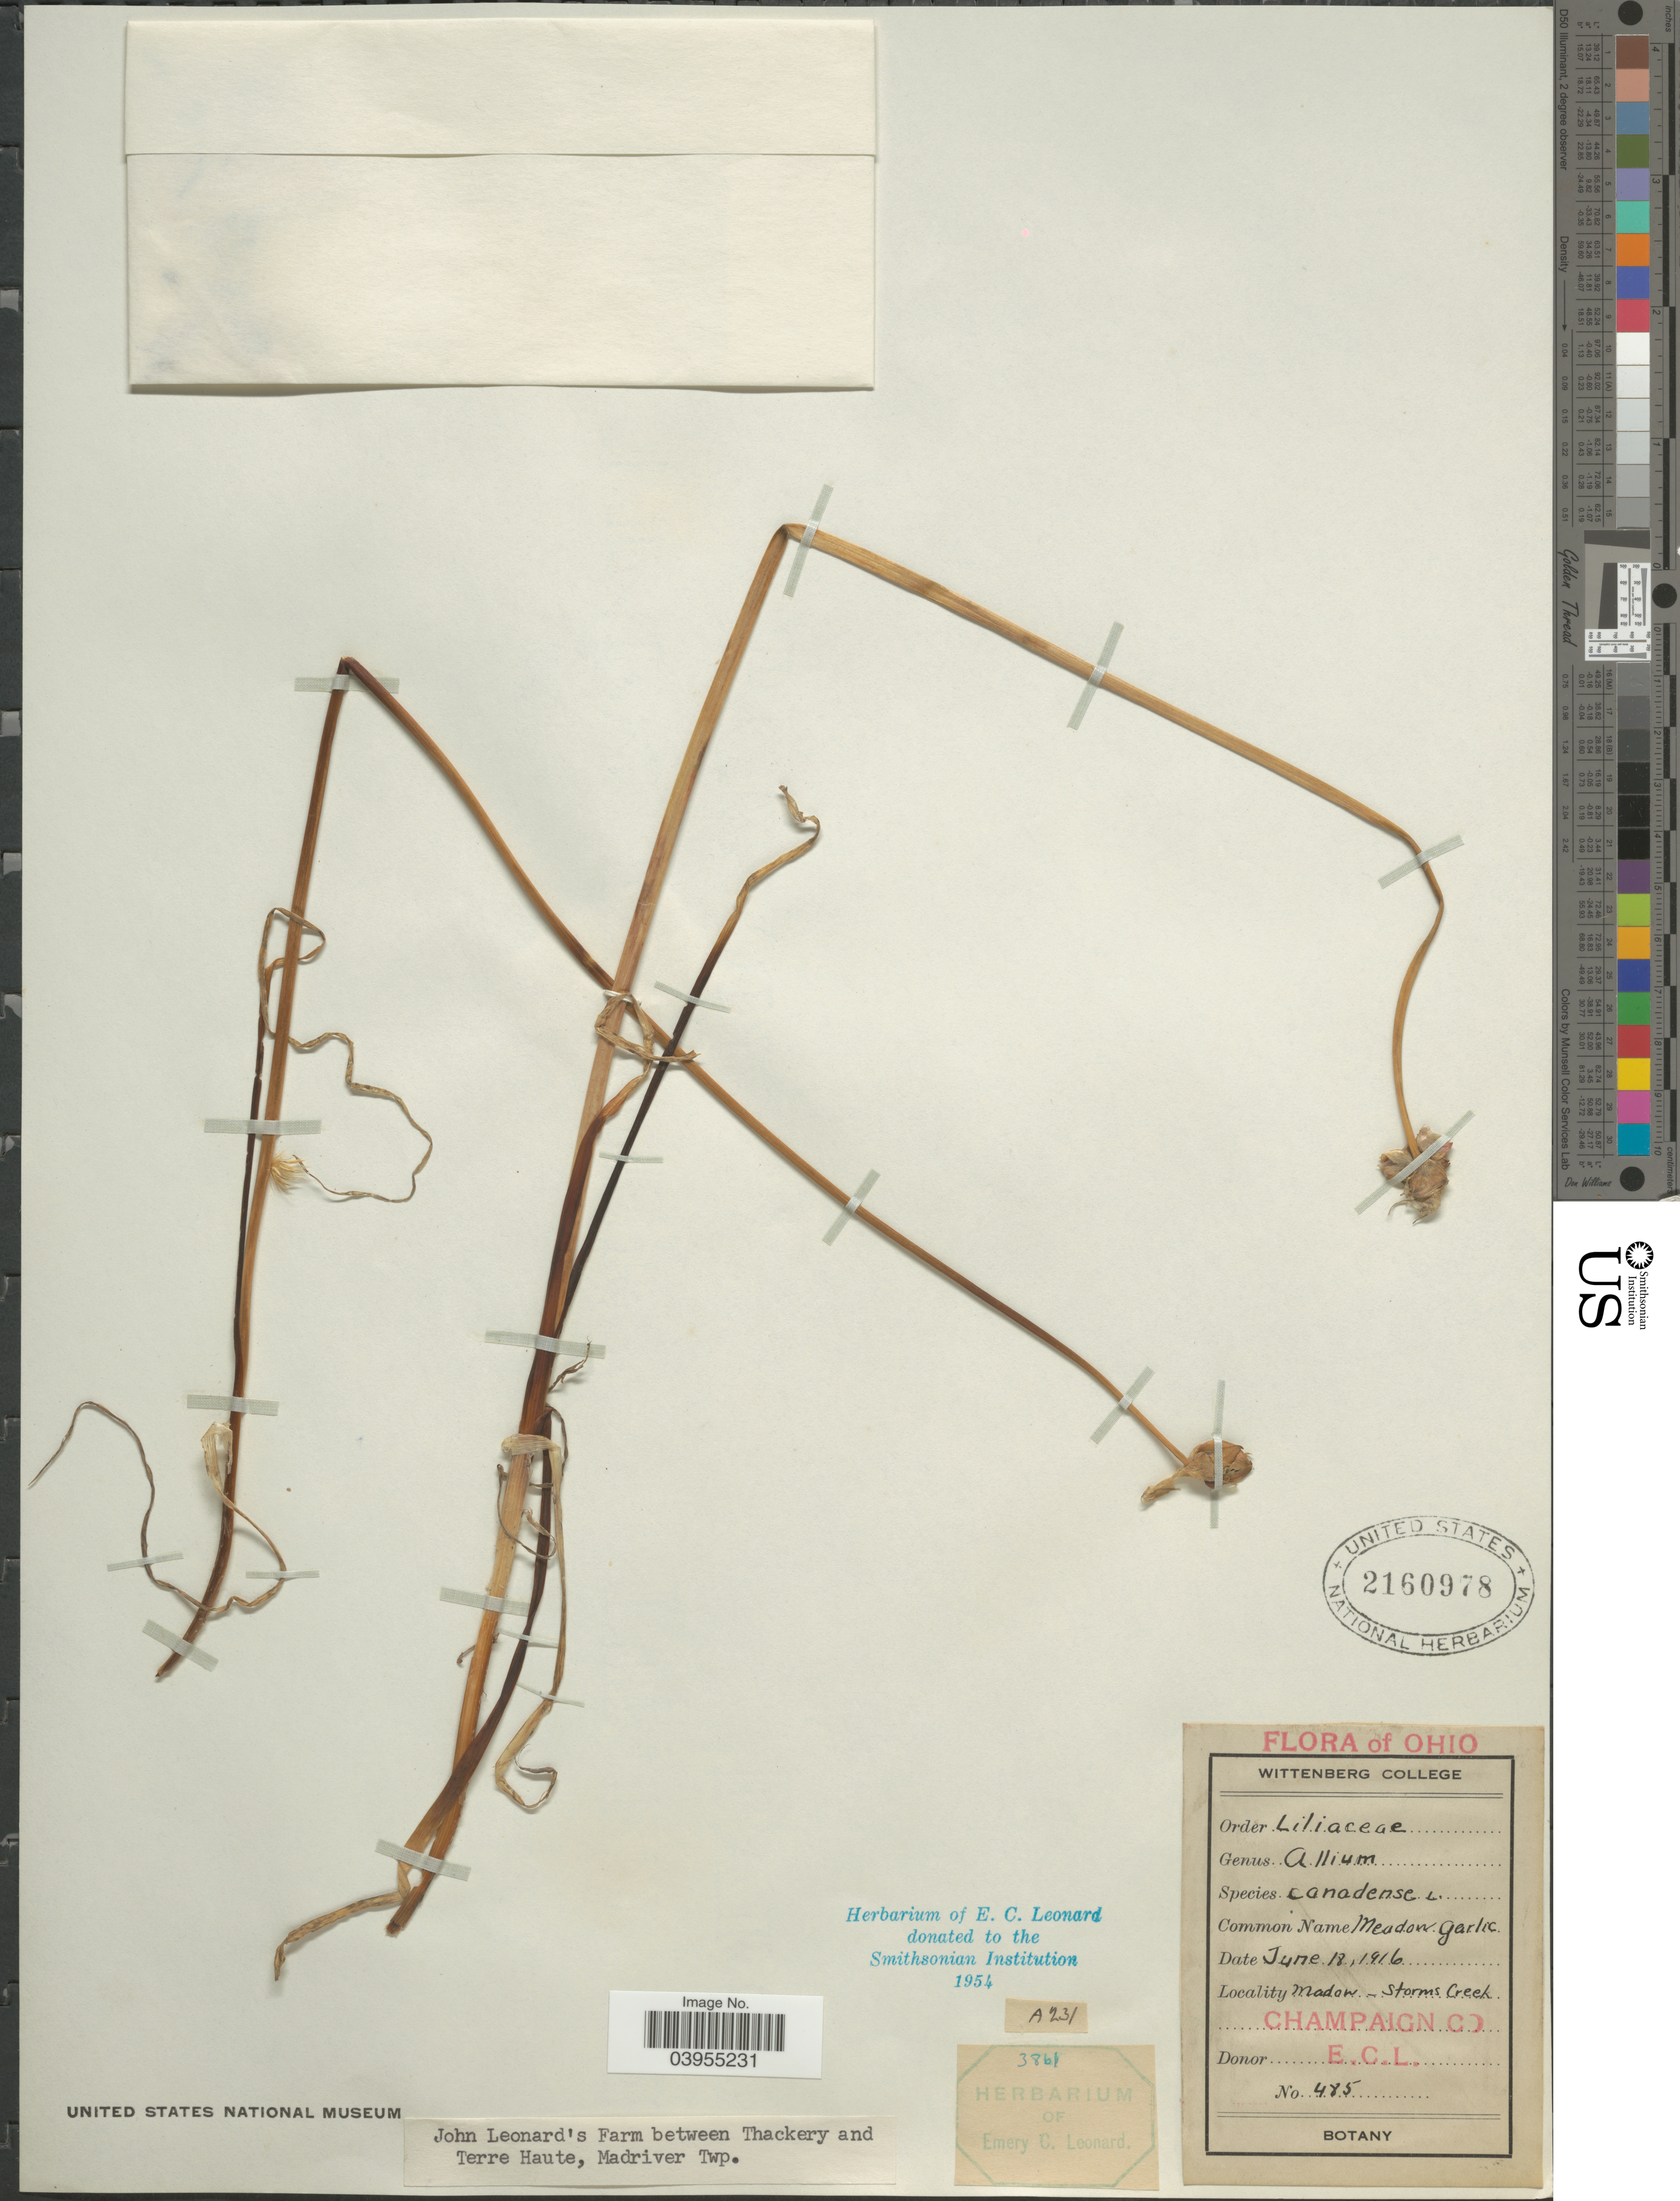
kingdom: Plantae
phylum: Tracheophyta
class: Liliopsida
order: Asparagales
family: Amaryllidaceae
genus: Allium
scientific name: Allium canadense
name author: L.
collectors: E. C. Leonard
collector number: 485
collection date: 1916-06-18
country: United States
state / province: Ohio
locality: Madow - Storms Creek. Champaign Co. John Leonard's Farm between Thackery and Terre Haute, Madriver Twp.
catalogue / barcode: US 2160978